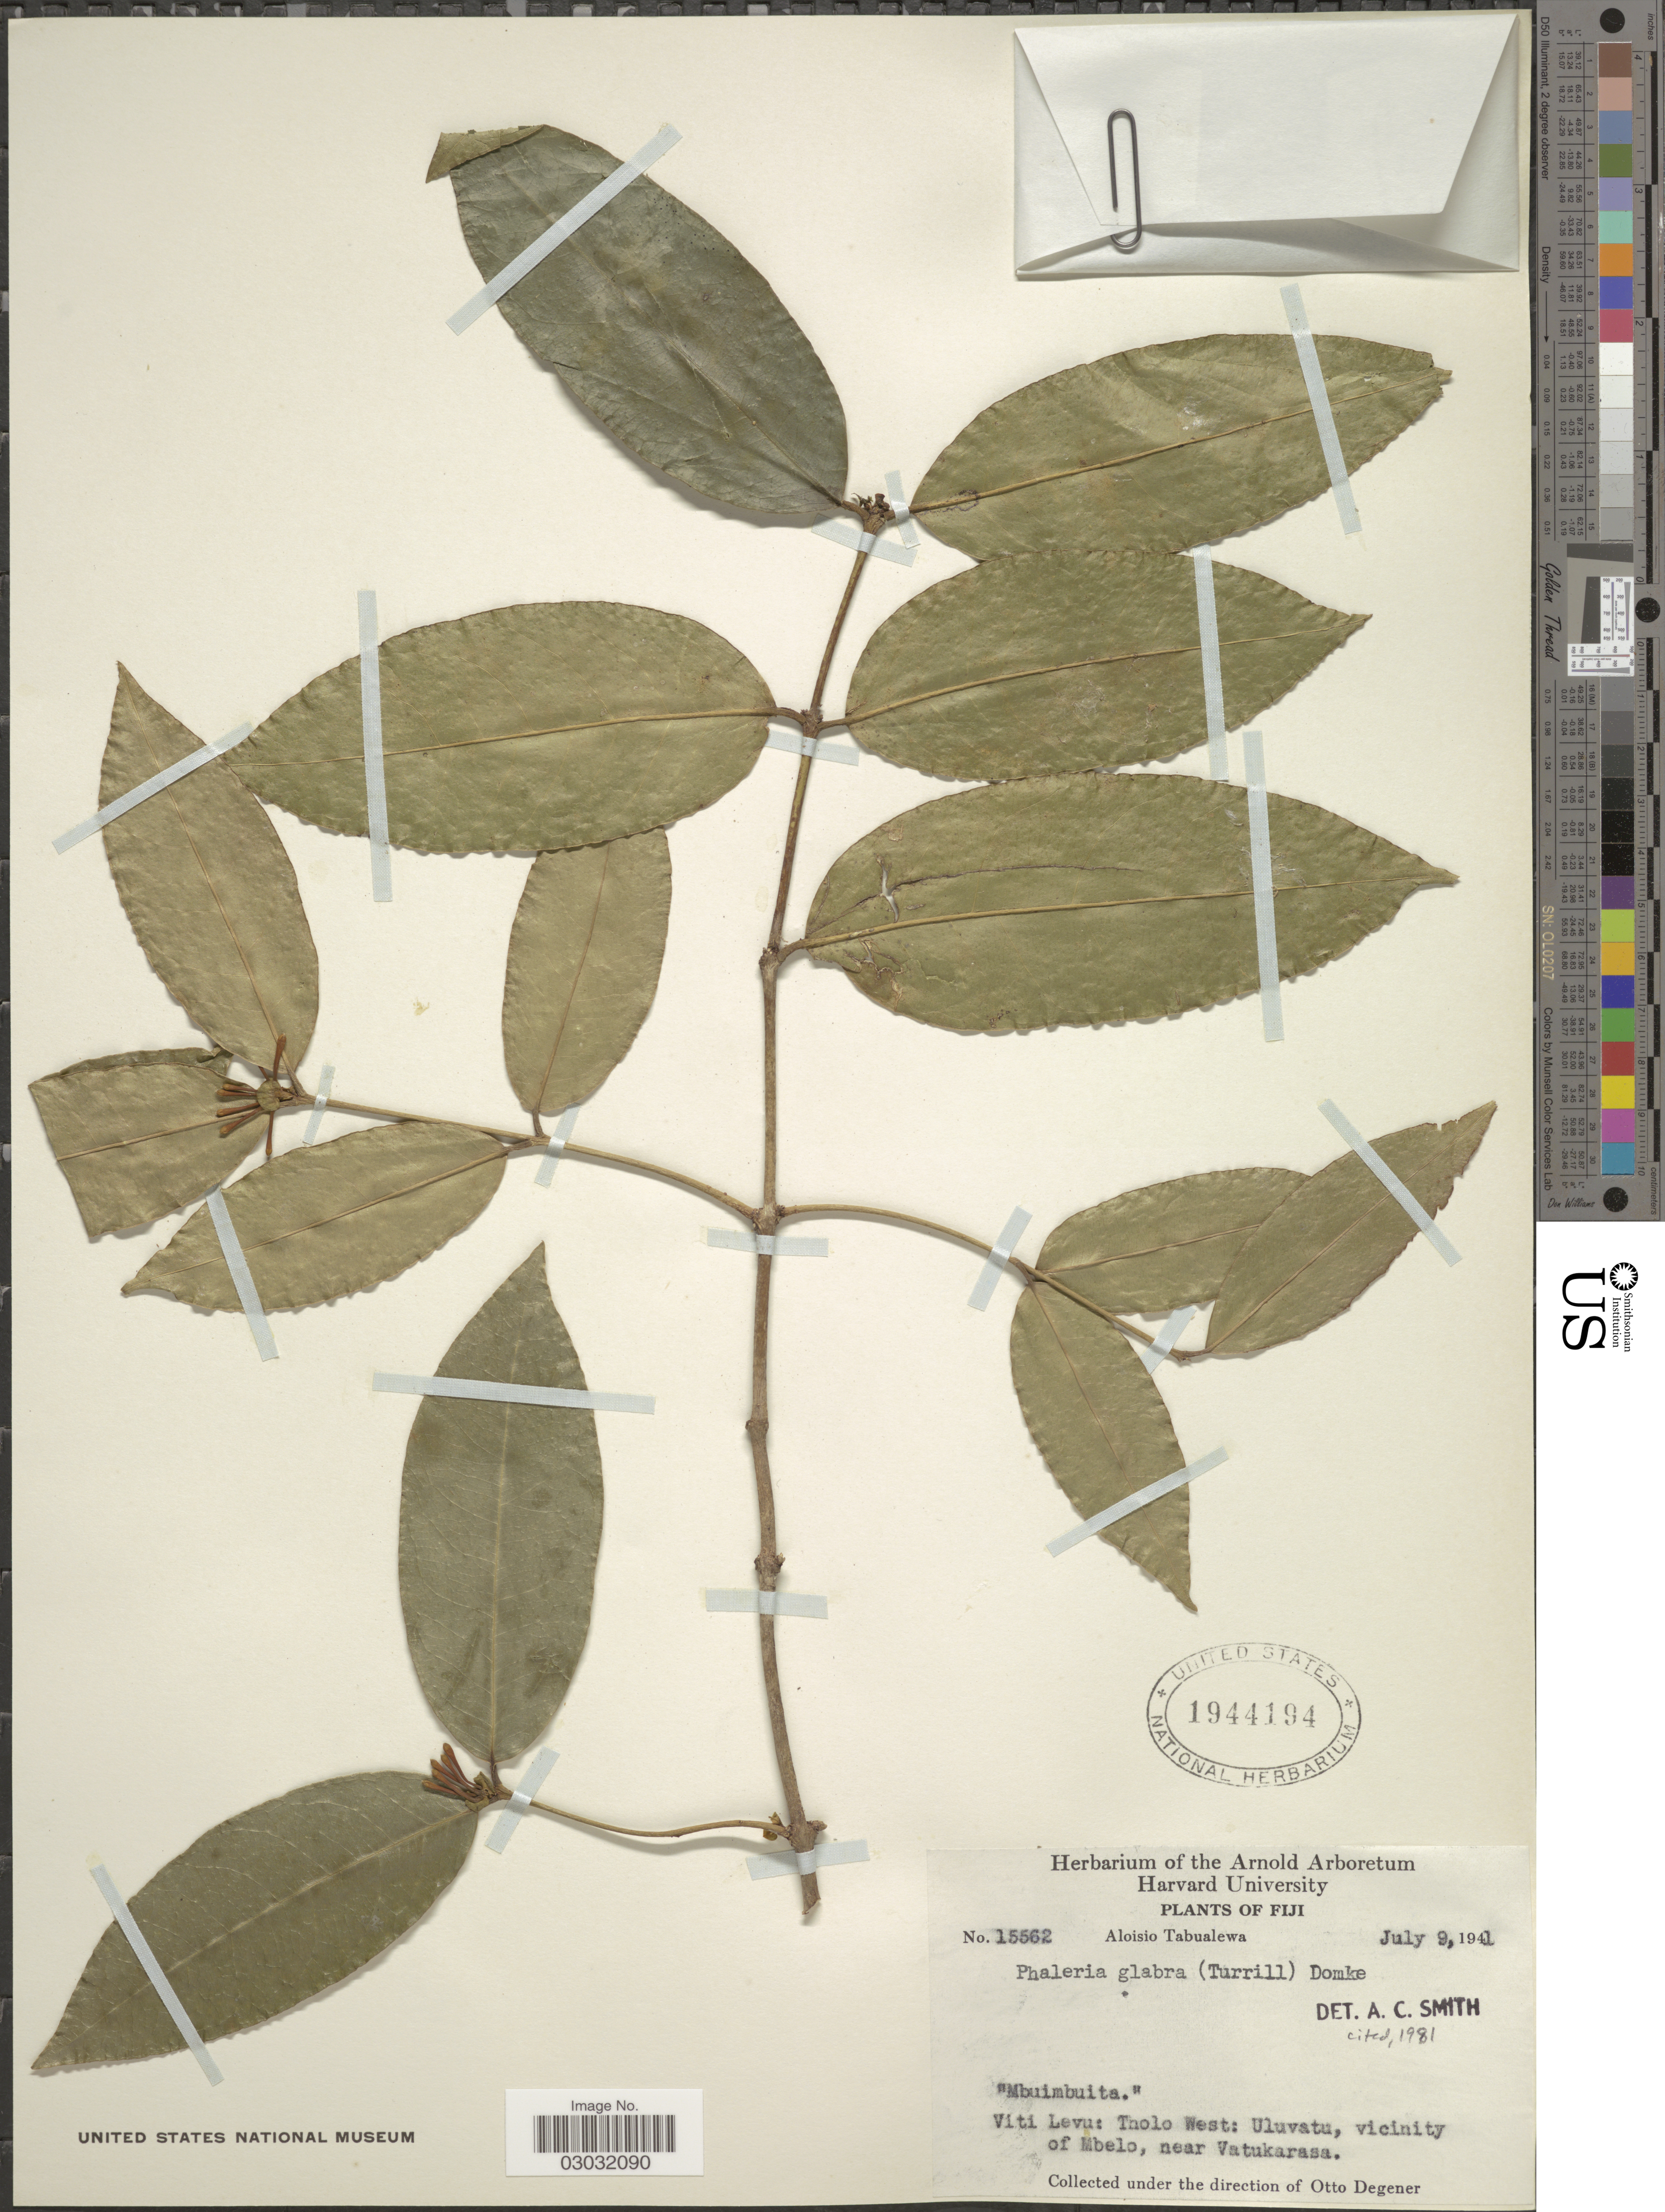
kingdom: Plantae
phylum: Tracheophyta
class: Magnoliopsida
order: Malvales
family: Thymelaeaceae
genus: Phaleria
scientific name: Phaleria glabra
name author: (Turrill) Domke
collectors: A. Tabualewa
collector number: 15562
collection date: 1941-07-09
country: Fiji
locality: Viti Levu: Tholo West: Uluvatu, vicinity of Mbelo, near Vatukarasa.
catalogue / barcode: US 1944194